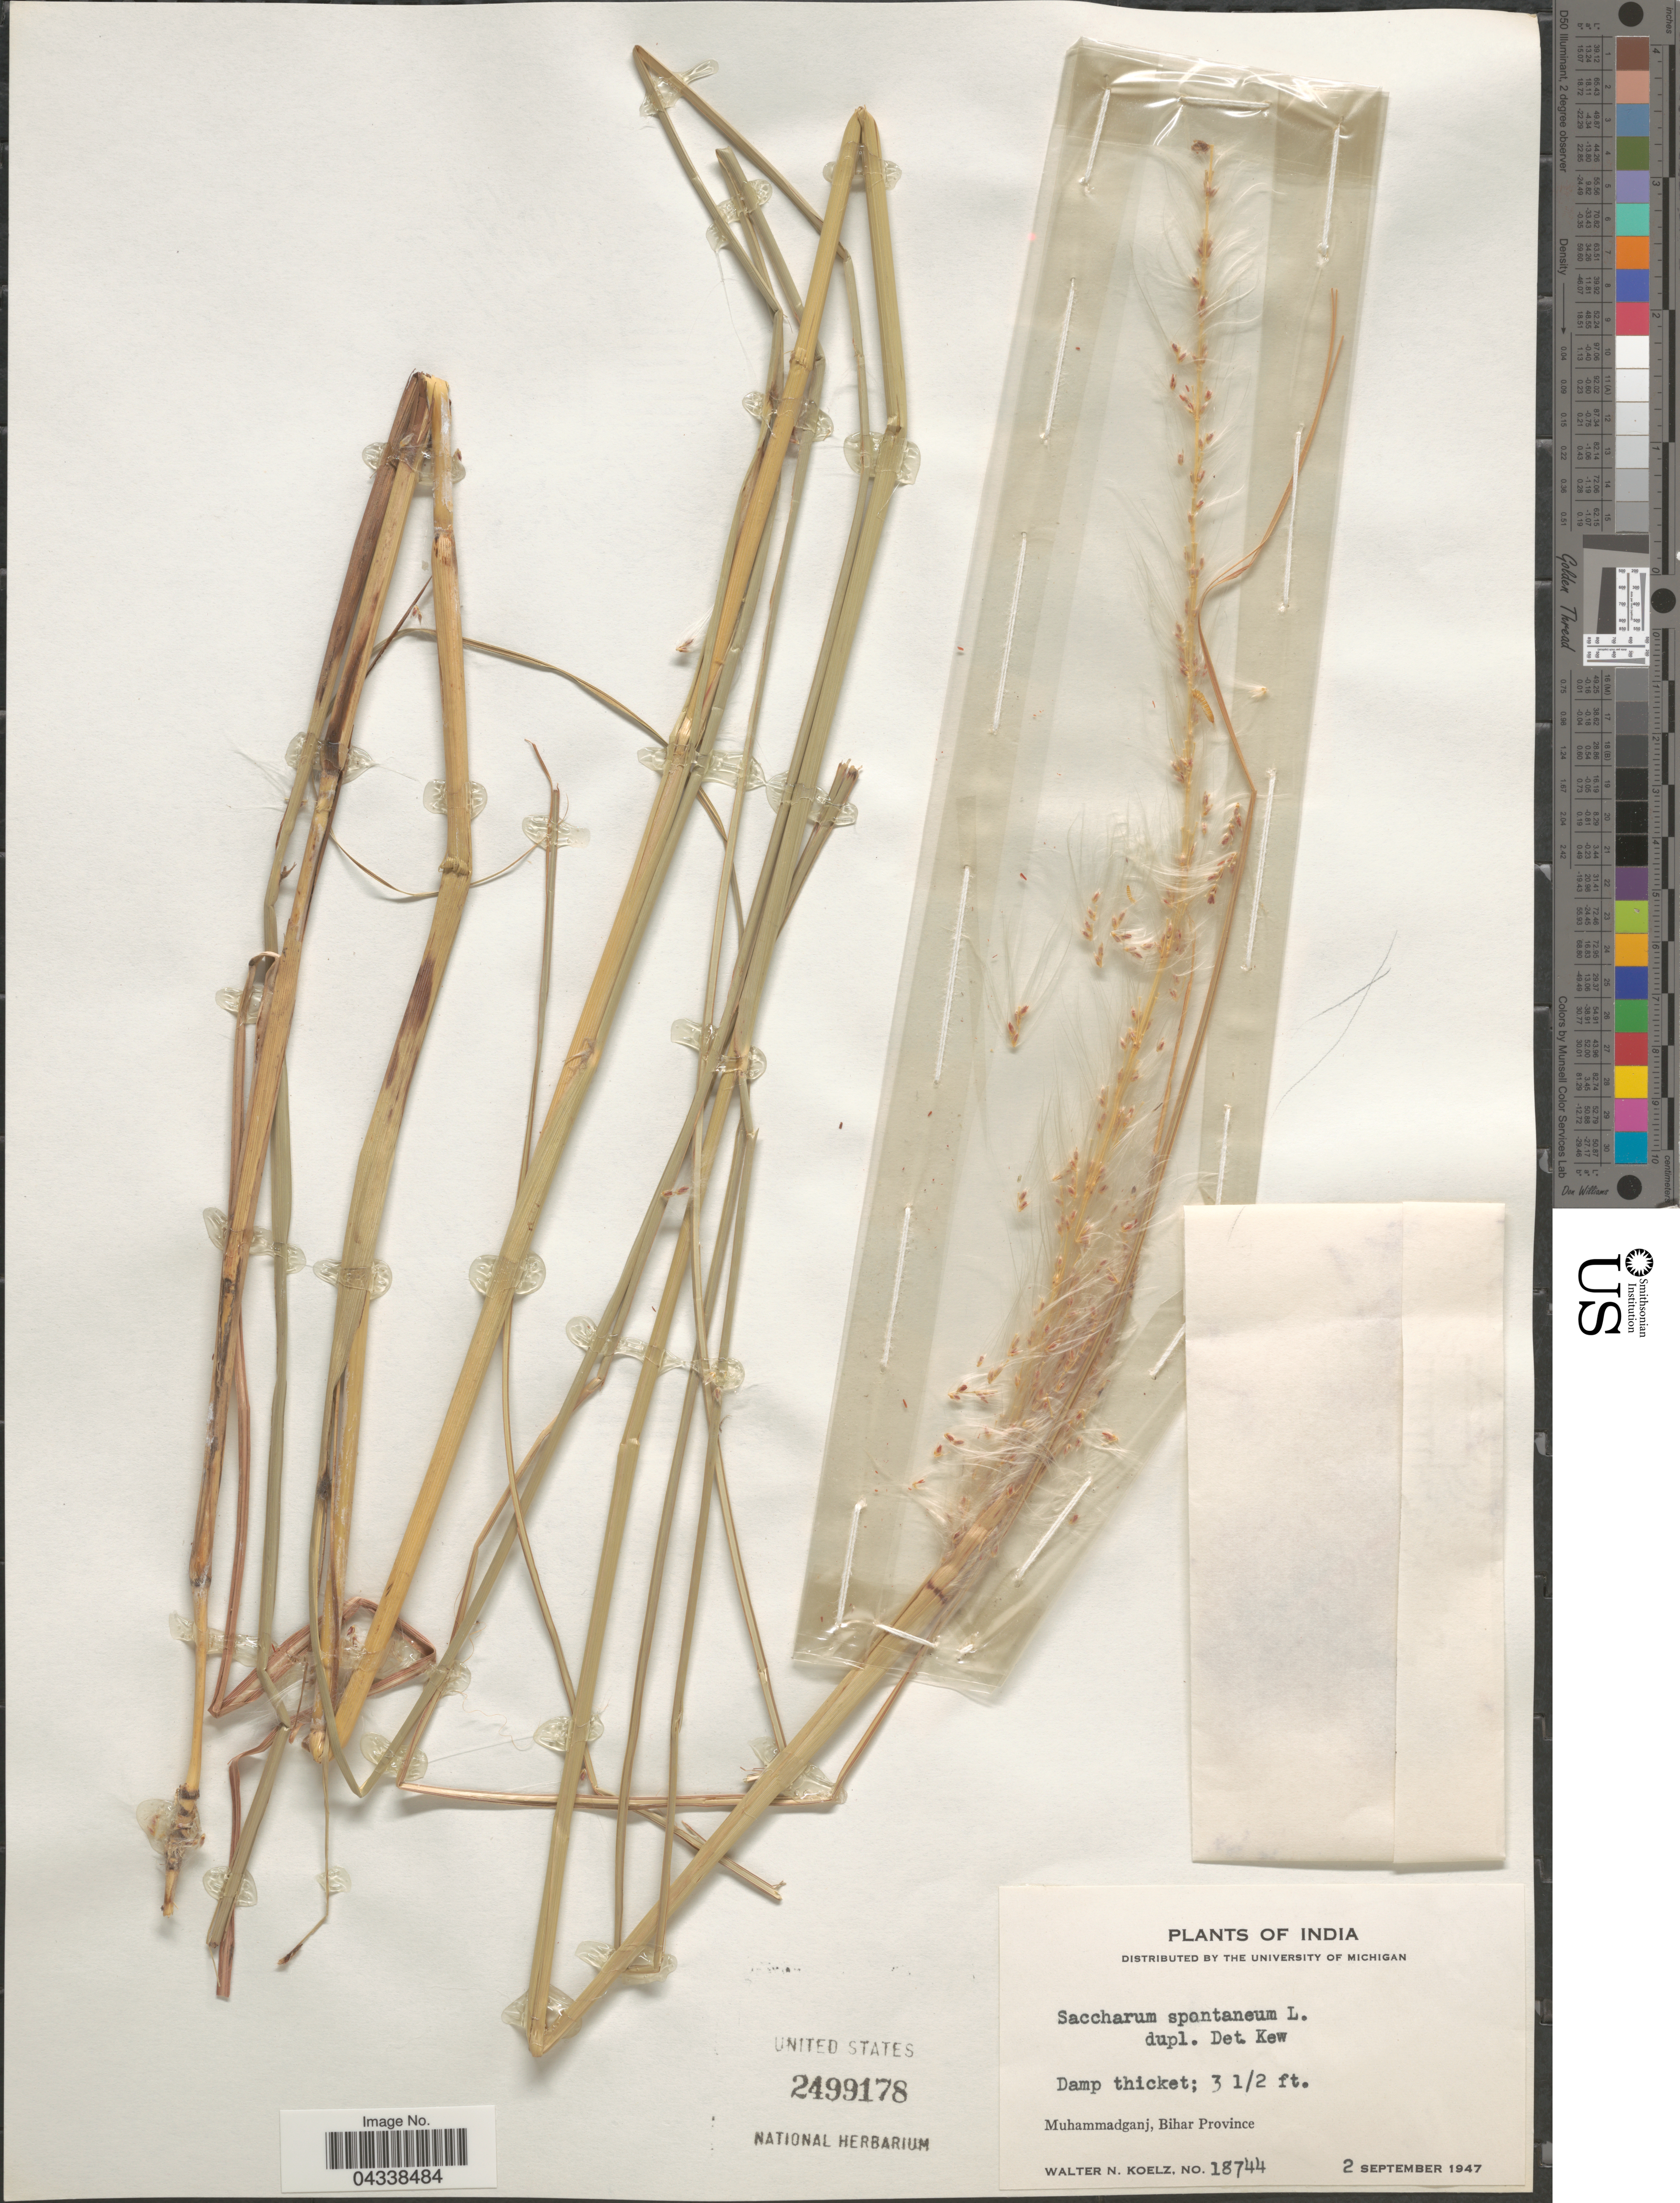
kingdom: Plantae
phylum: Tracheophyta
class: Liliopsida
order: Poales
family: Poaceae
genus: Saccharum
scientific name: Saccharum spontaneum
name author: L.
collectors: W. N. Koelz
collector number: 18744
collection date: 1947-09-02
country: India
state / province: Bihar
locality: Muhammadganj, Bihar Province.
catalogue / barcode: US 2499178